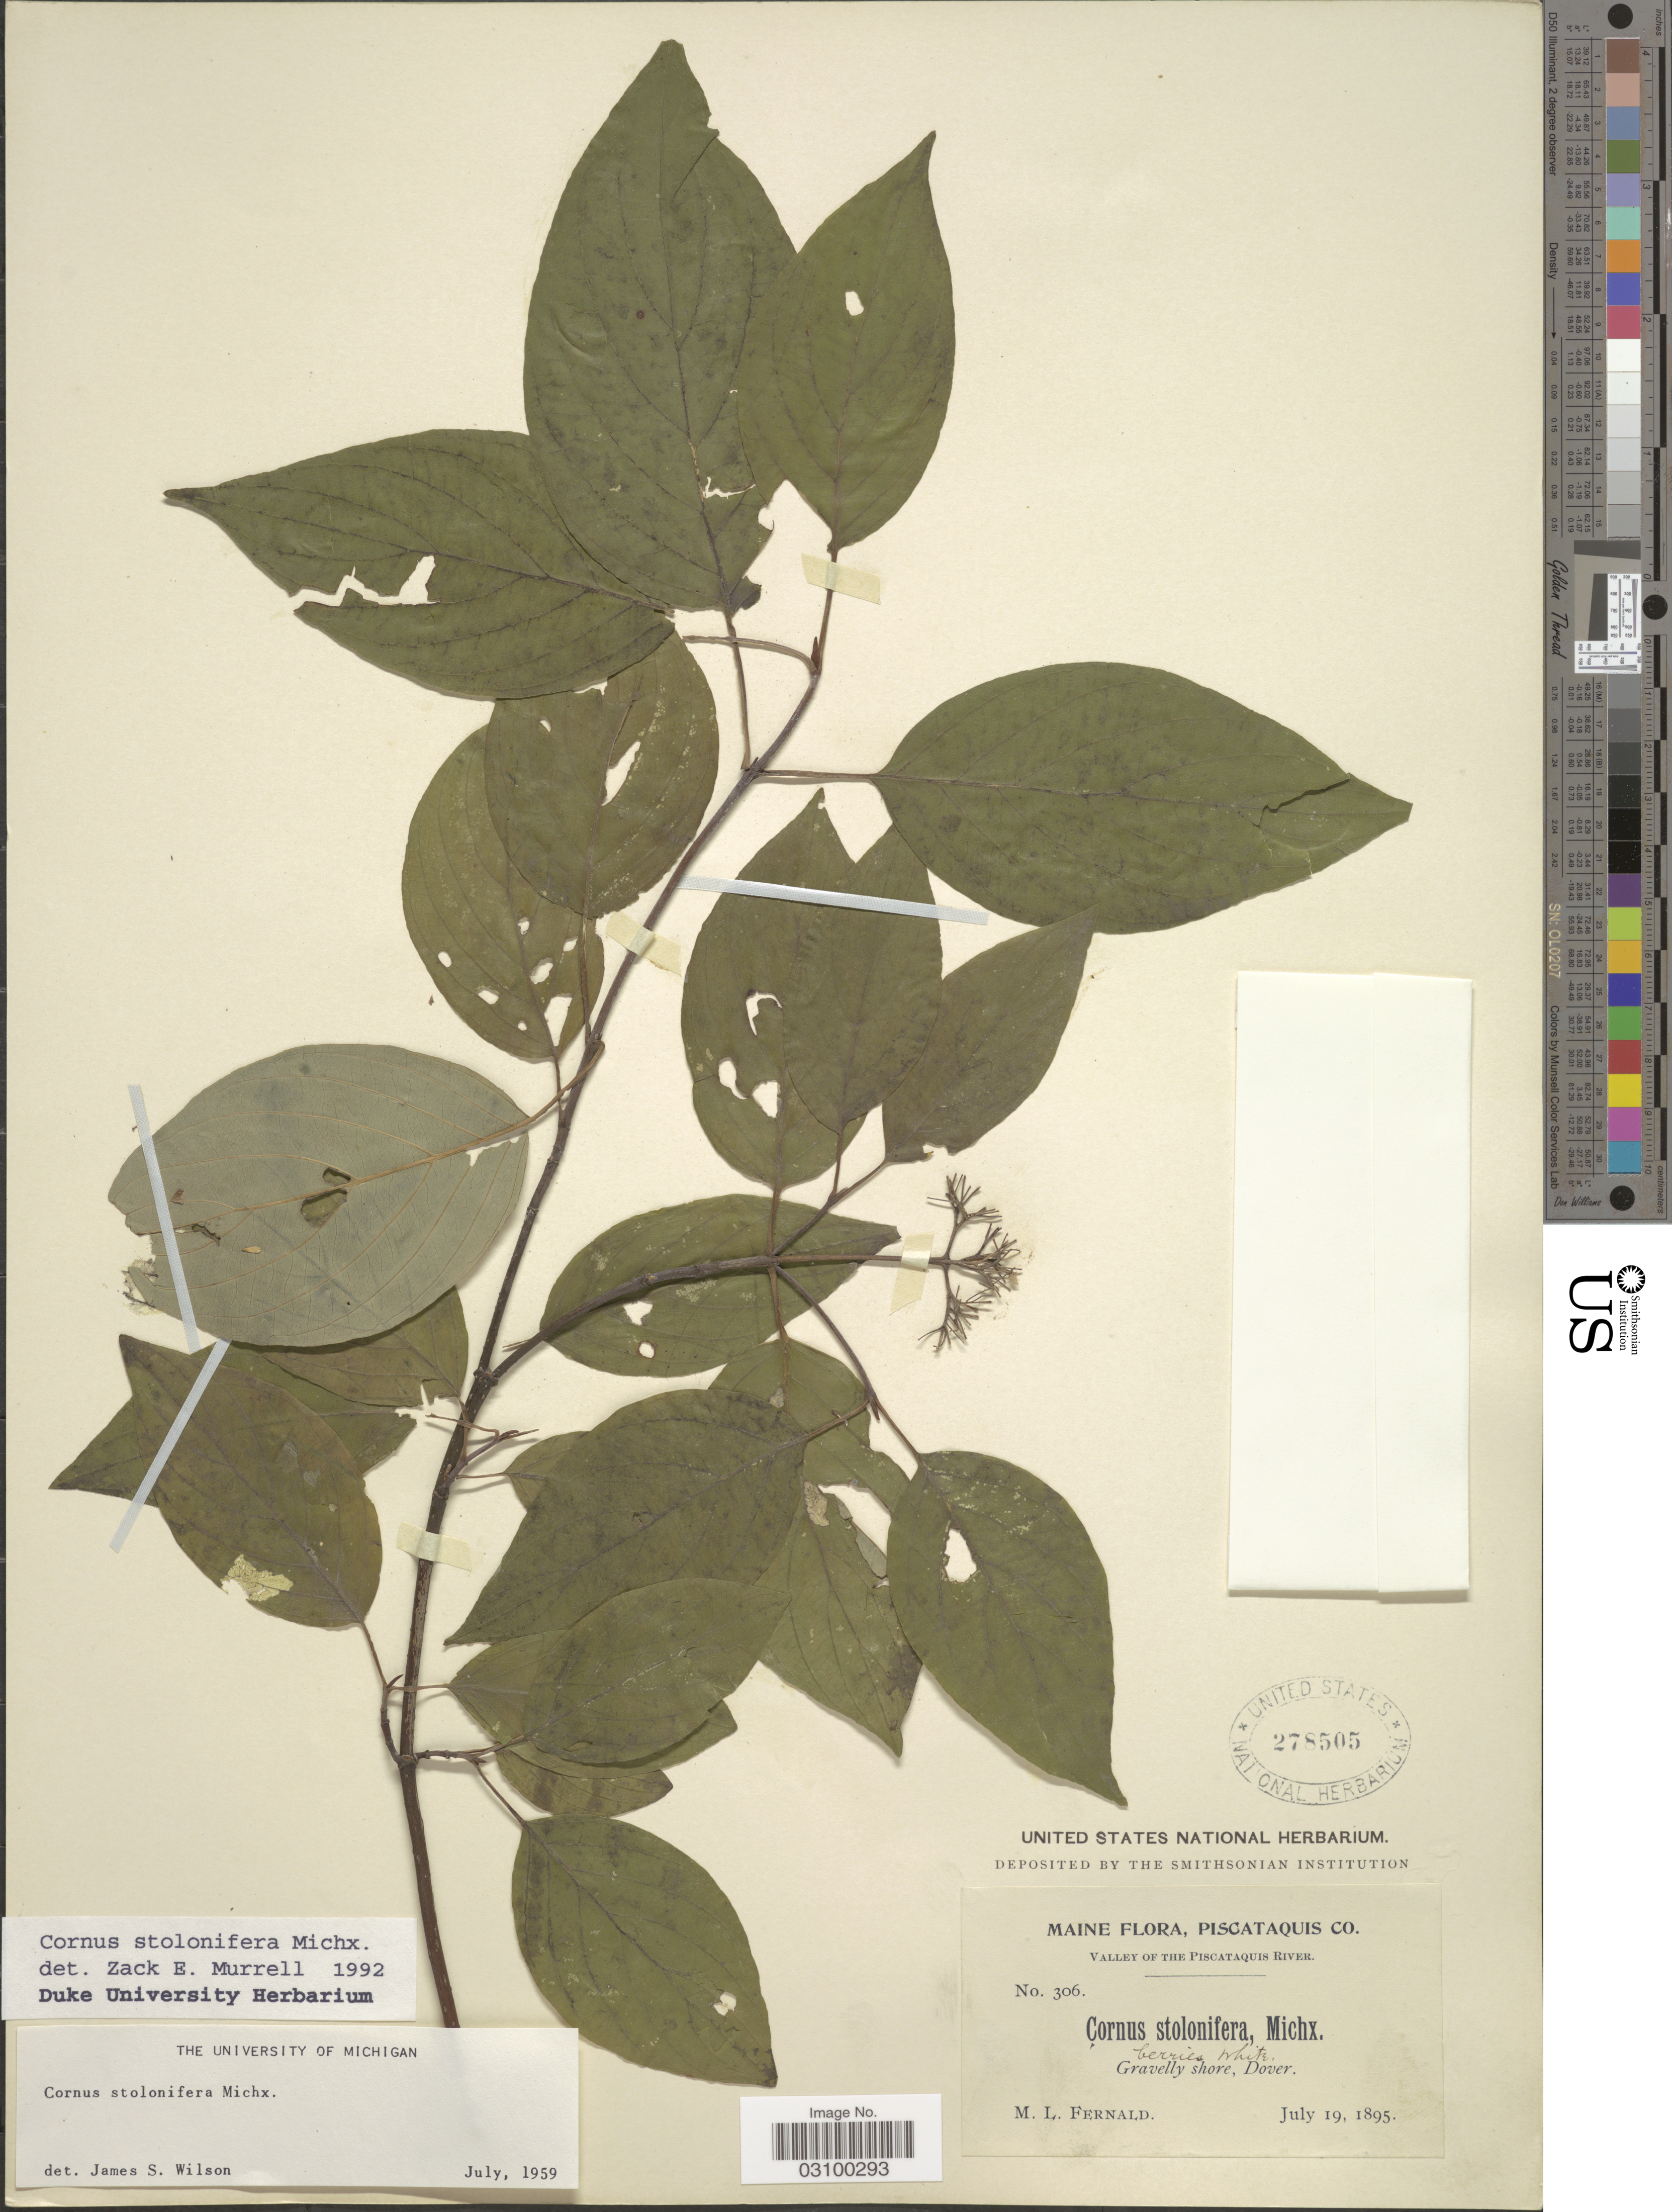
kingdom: Plantae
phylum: Tracheophyta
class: Magnoliopsida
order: Cornales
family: Cornaceae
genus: Cornus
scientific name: Cornus sericea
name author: L.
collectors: M. L. Fernald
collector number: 306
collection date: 1895-07-19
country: United States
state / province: Maine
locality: Piscataquis Co. Valley of the Piscataquis River. Dover.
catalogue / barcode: US 278505